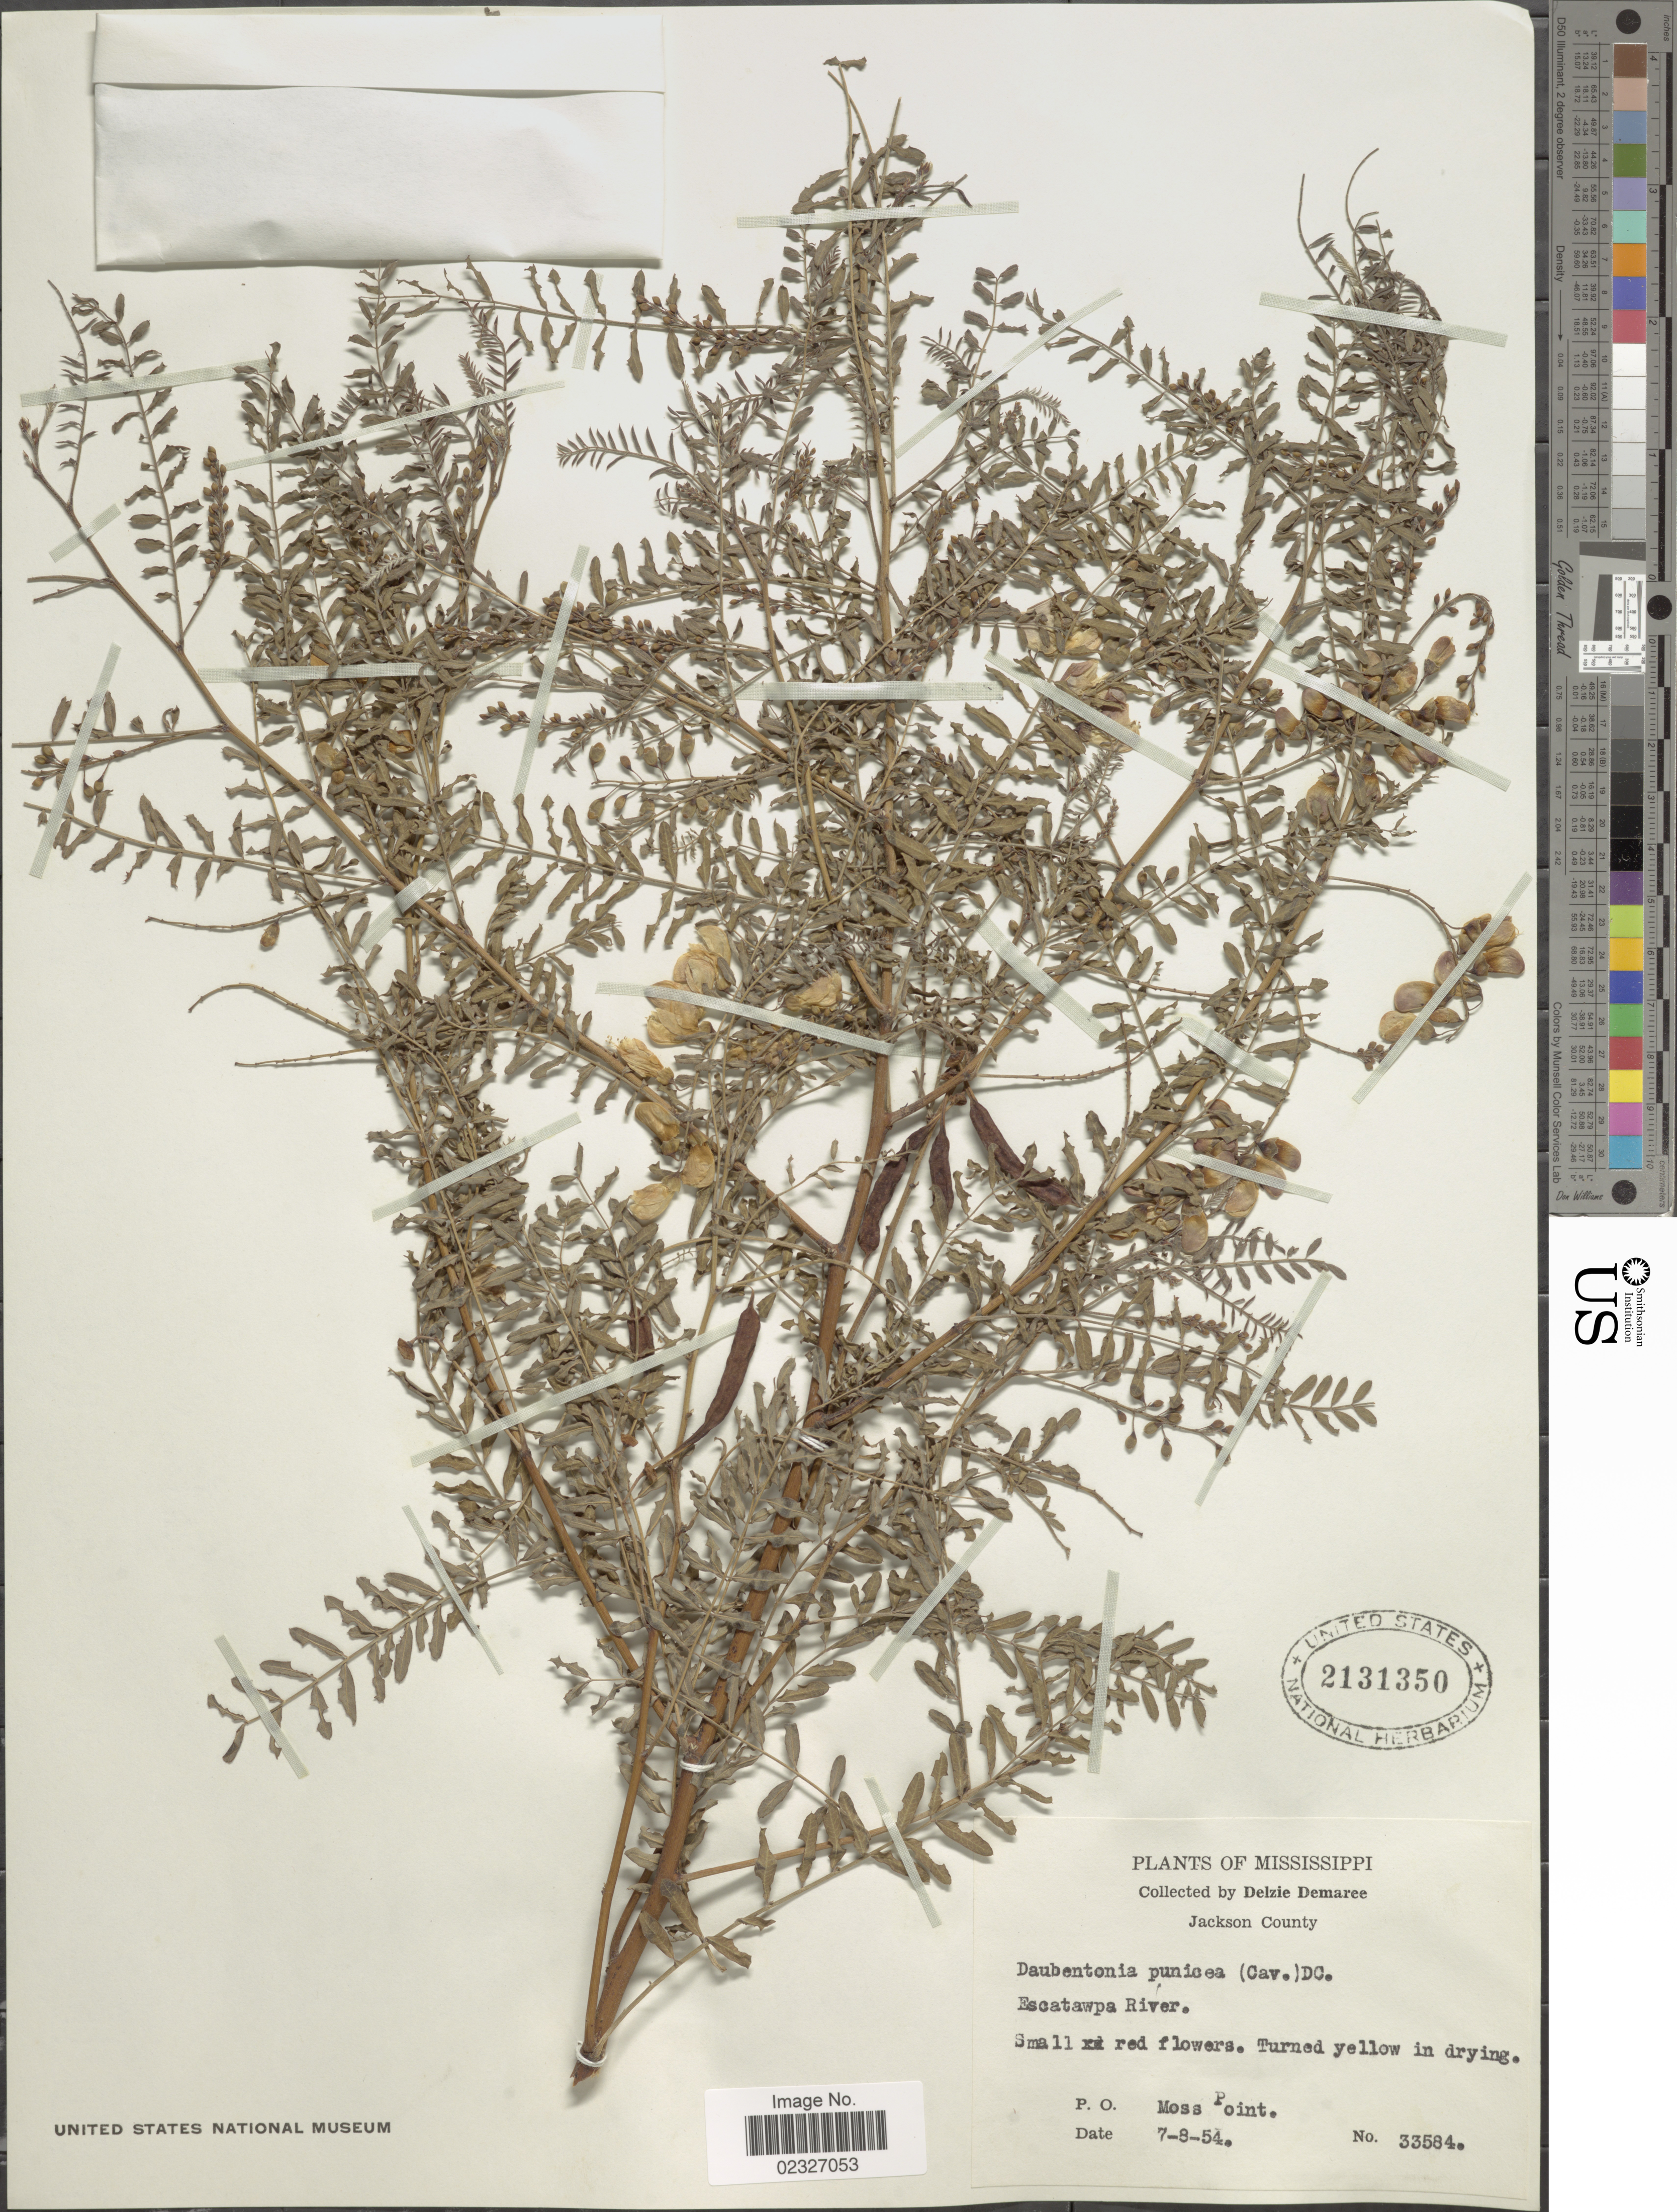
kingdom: Plantae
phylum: Tracheophyta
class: Magnoliopsida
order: Fabales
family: Fabaceae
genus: Sesbania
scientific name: Sesbania punicea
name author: (Cav.) Benth.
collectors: D. Demaree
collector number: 33584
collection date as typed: Transcribed d/m/y: 8/7/54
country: United States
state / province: Mississippi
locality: Jackson County, Escatawpa River, P.O. Moss Point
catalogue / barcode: US 2131350